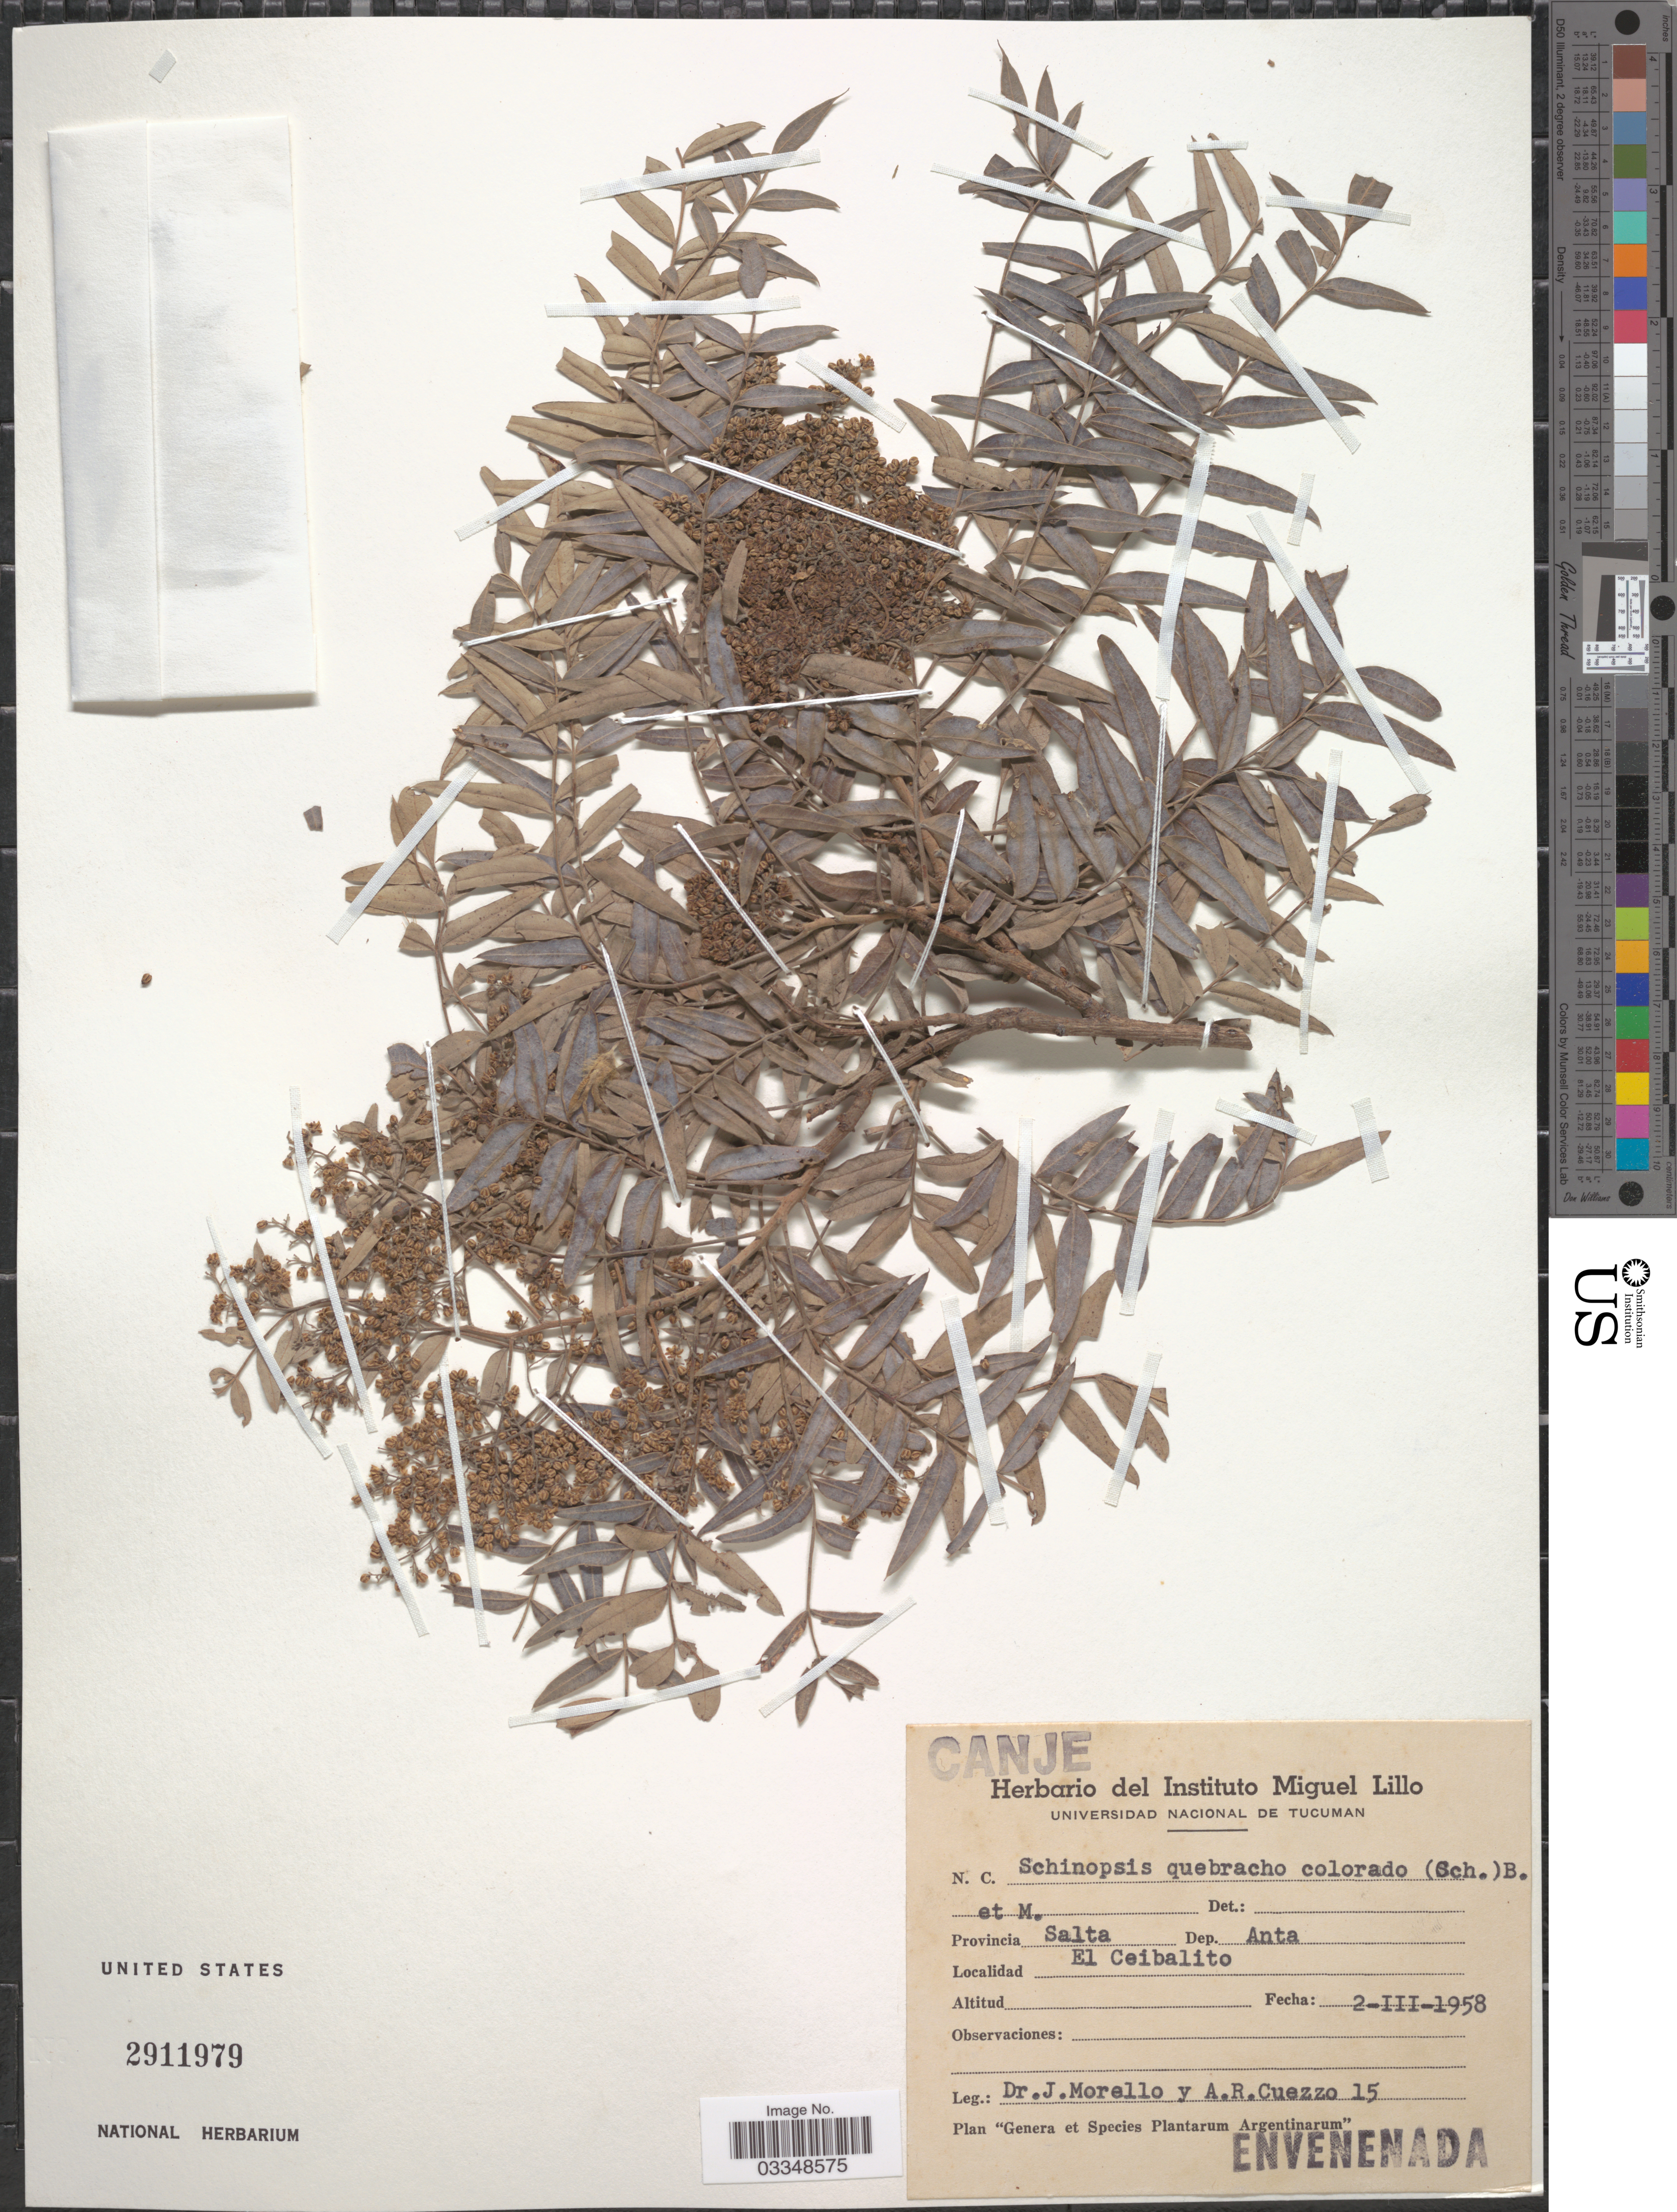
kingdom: Plantae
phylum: Tracheophyta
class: Magnoliopsida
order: Sapindales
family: Anacardiaceae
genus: Schinopsis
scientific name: Schinopsis quebracho-colorado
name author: F.A. Barkley & T. Mey.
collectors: J. Morello & A. Cuezzo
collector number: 15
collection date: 1958-03-02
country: Argentina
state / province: Salta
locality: Dep. Anta, El Ceibalito.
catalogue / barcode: US 2911979